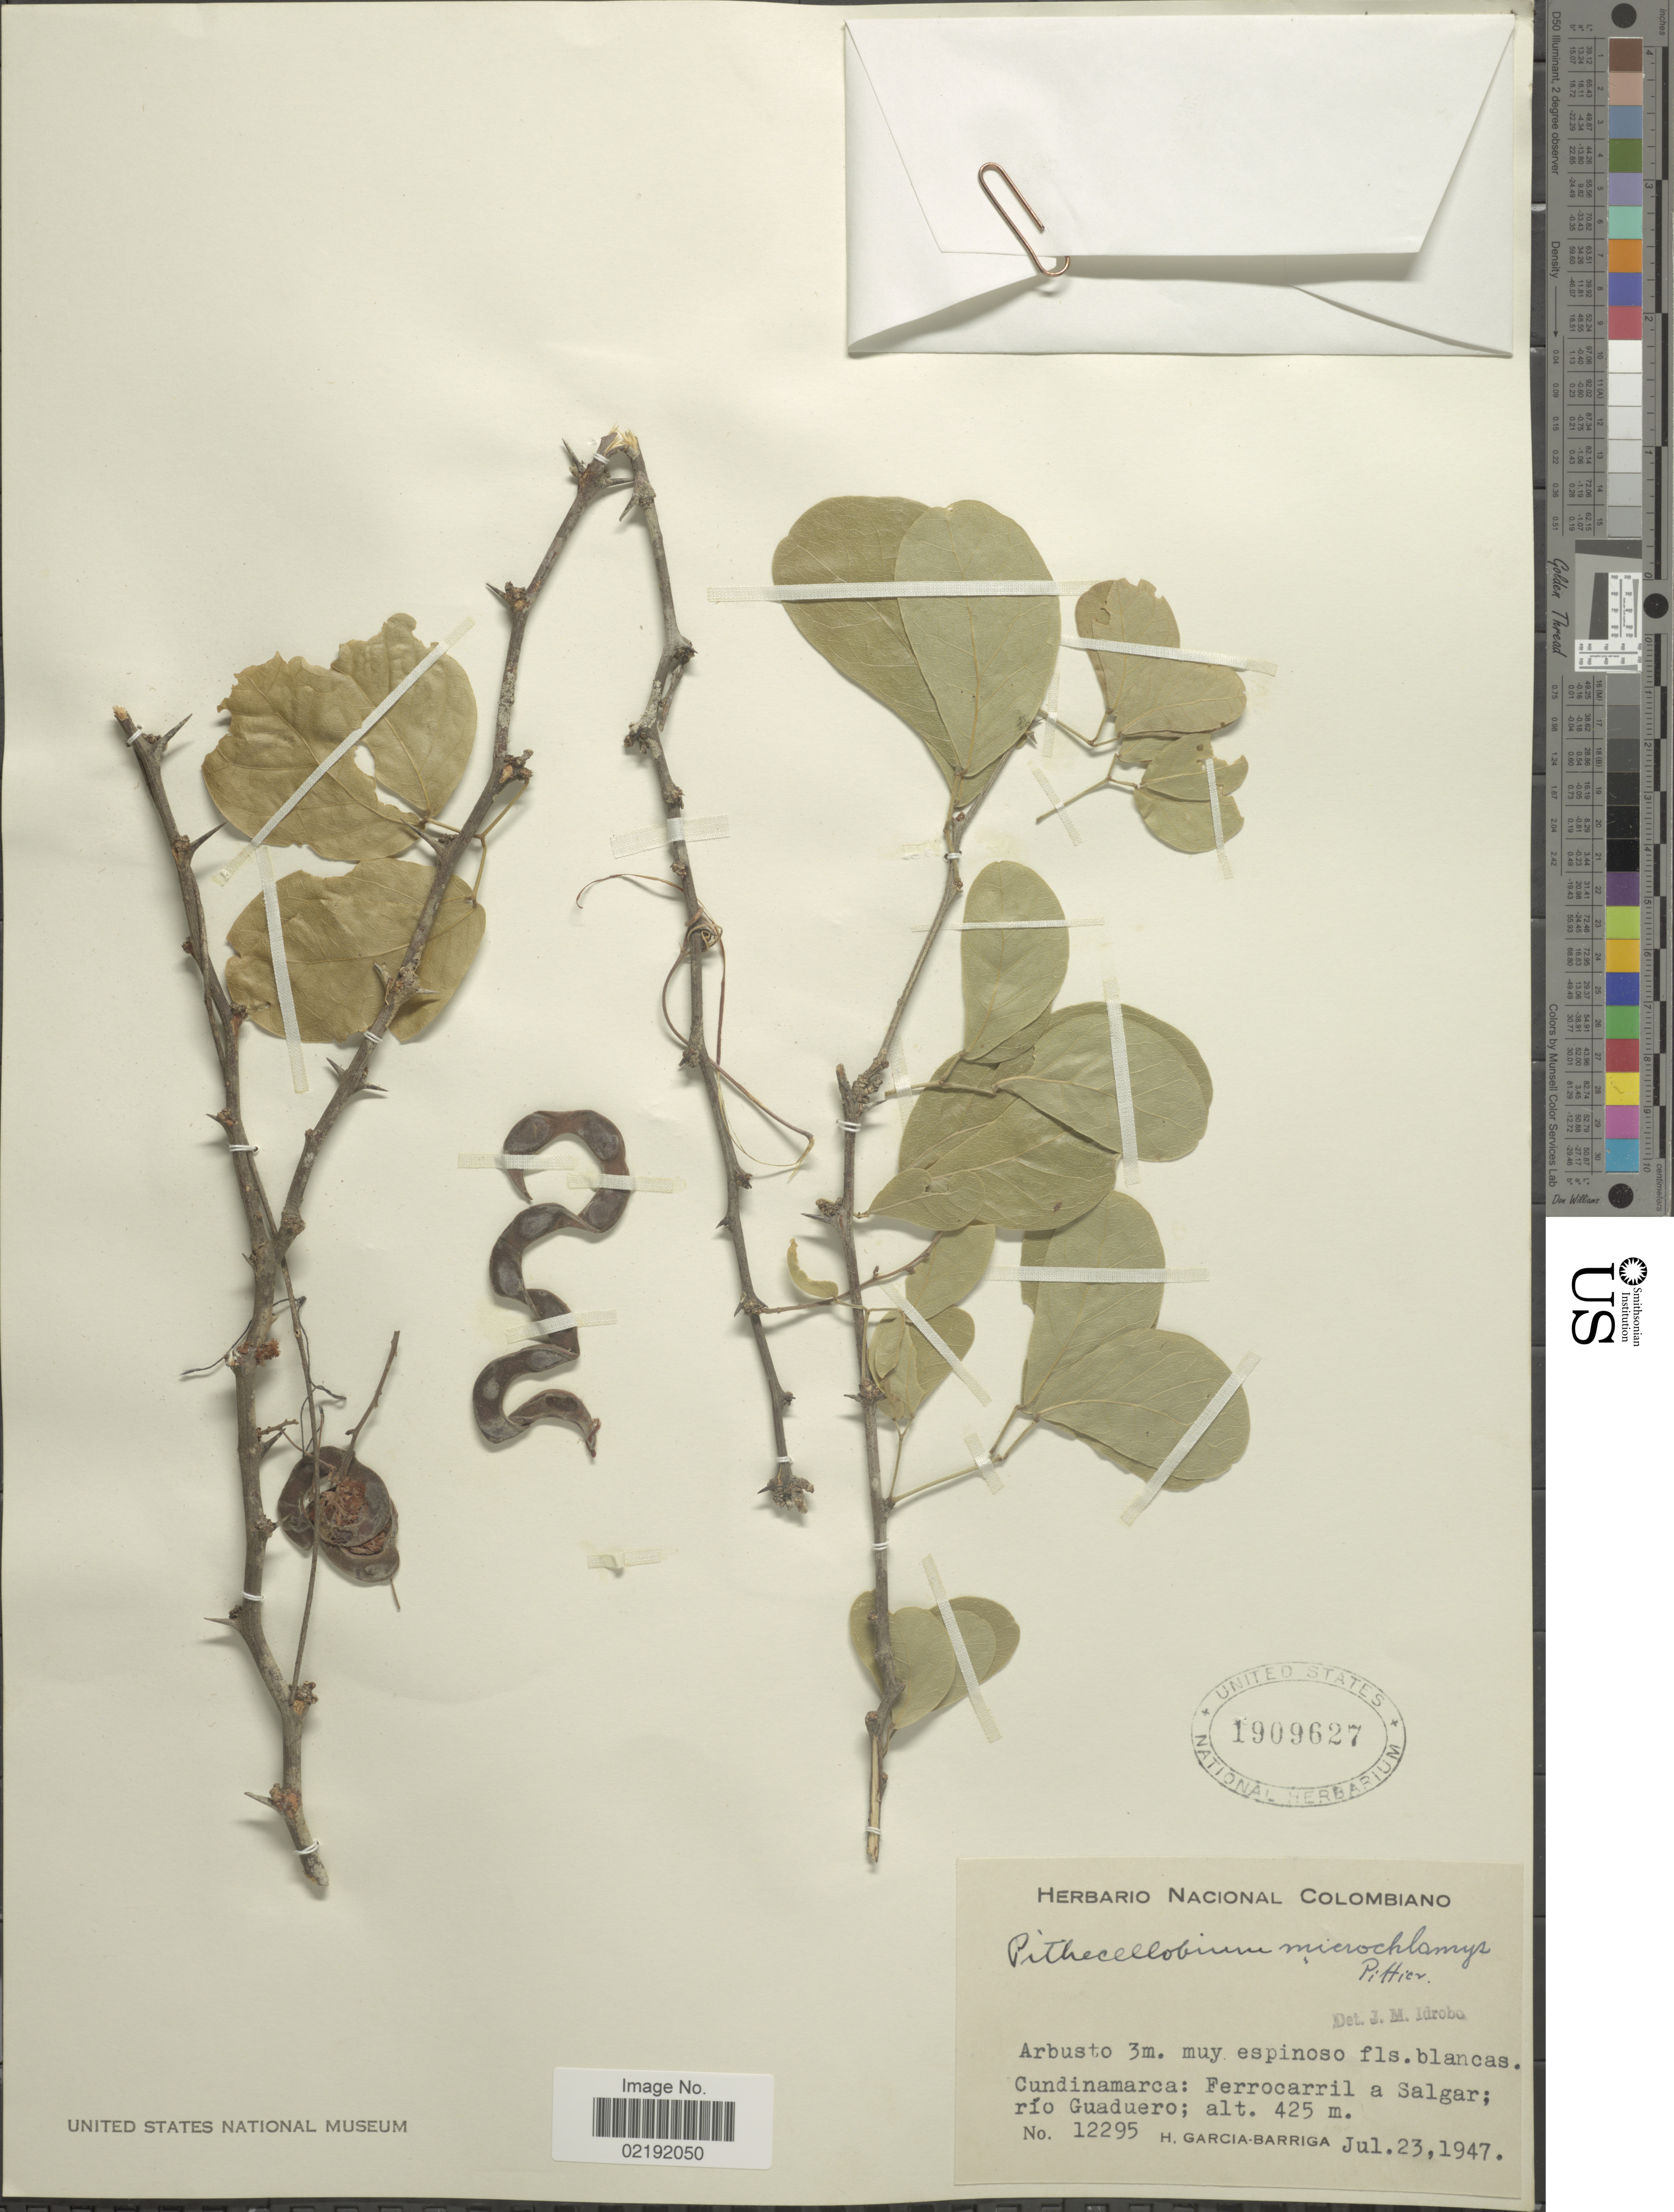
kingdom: Plantae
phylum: Tracheophyta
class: Magnoliopsida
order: Fabales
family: Fabaceae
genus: Pithecellobium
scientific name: Pithecellobium unguis-cati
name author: (L.) Benth.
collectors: H. García Barriga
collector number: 12295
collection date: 1947-07-23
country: Colombia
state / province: Cundinamarca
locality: Cundinamarca: Ferrocarril a Salgar; río Guaduero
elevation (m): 425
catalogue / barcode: US 1909627